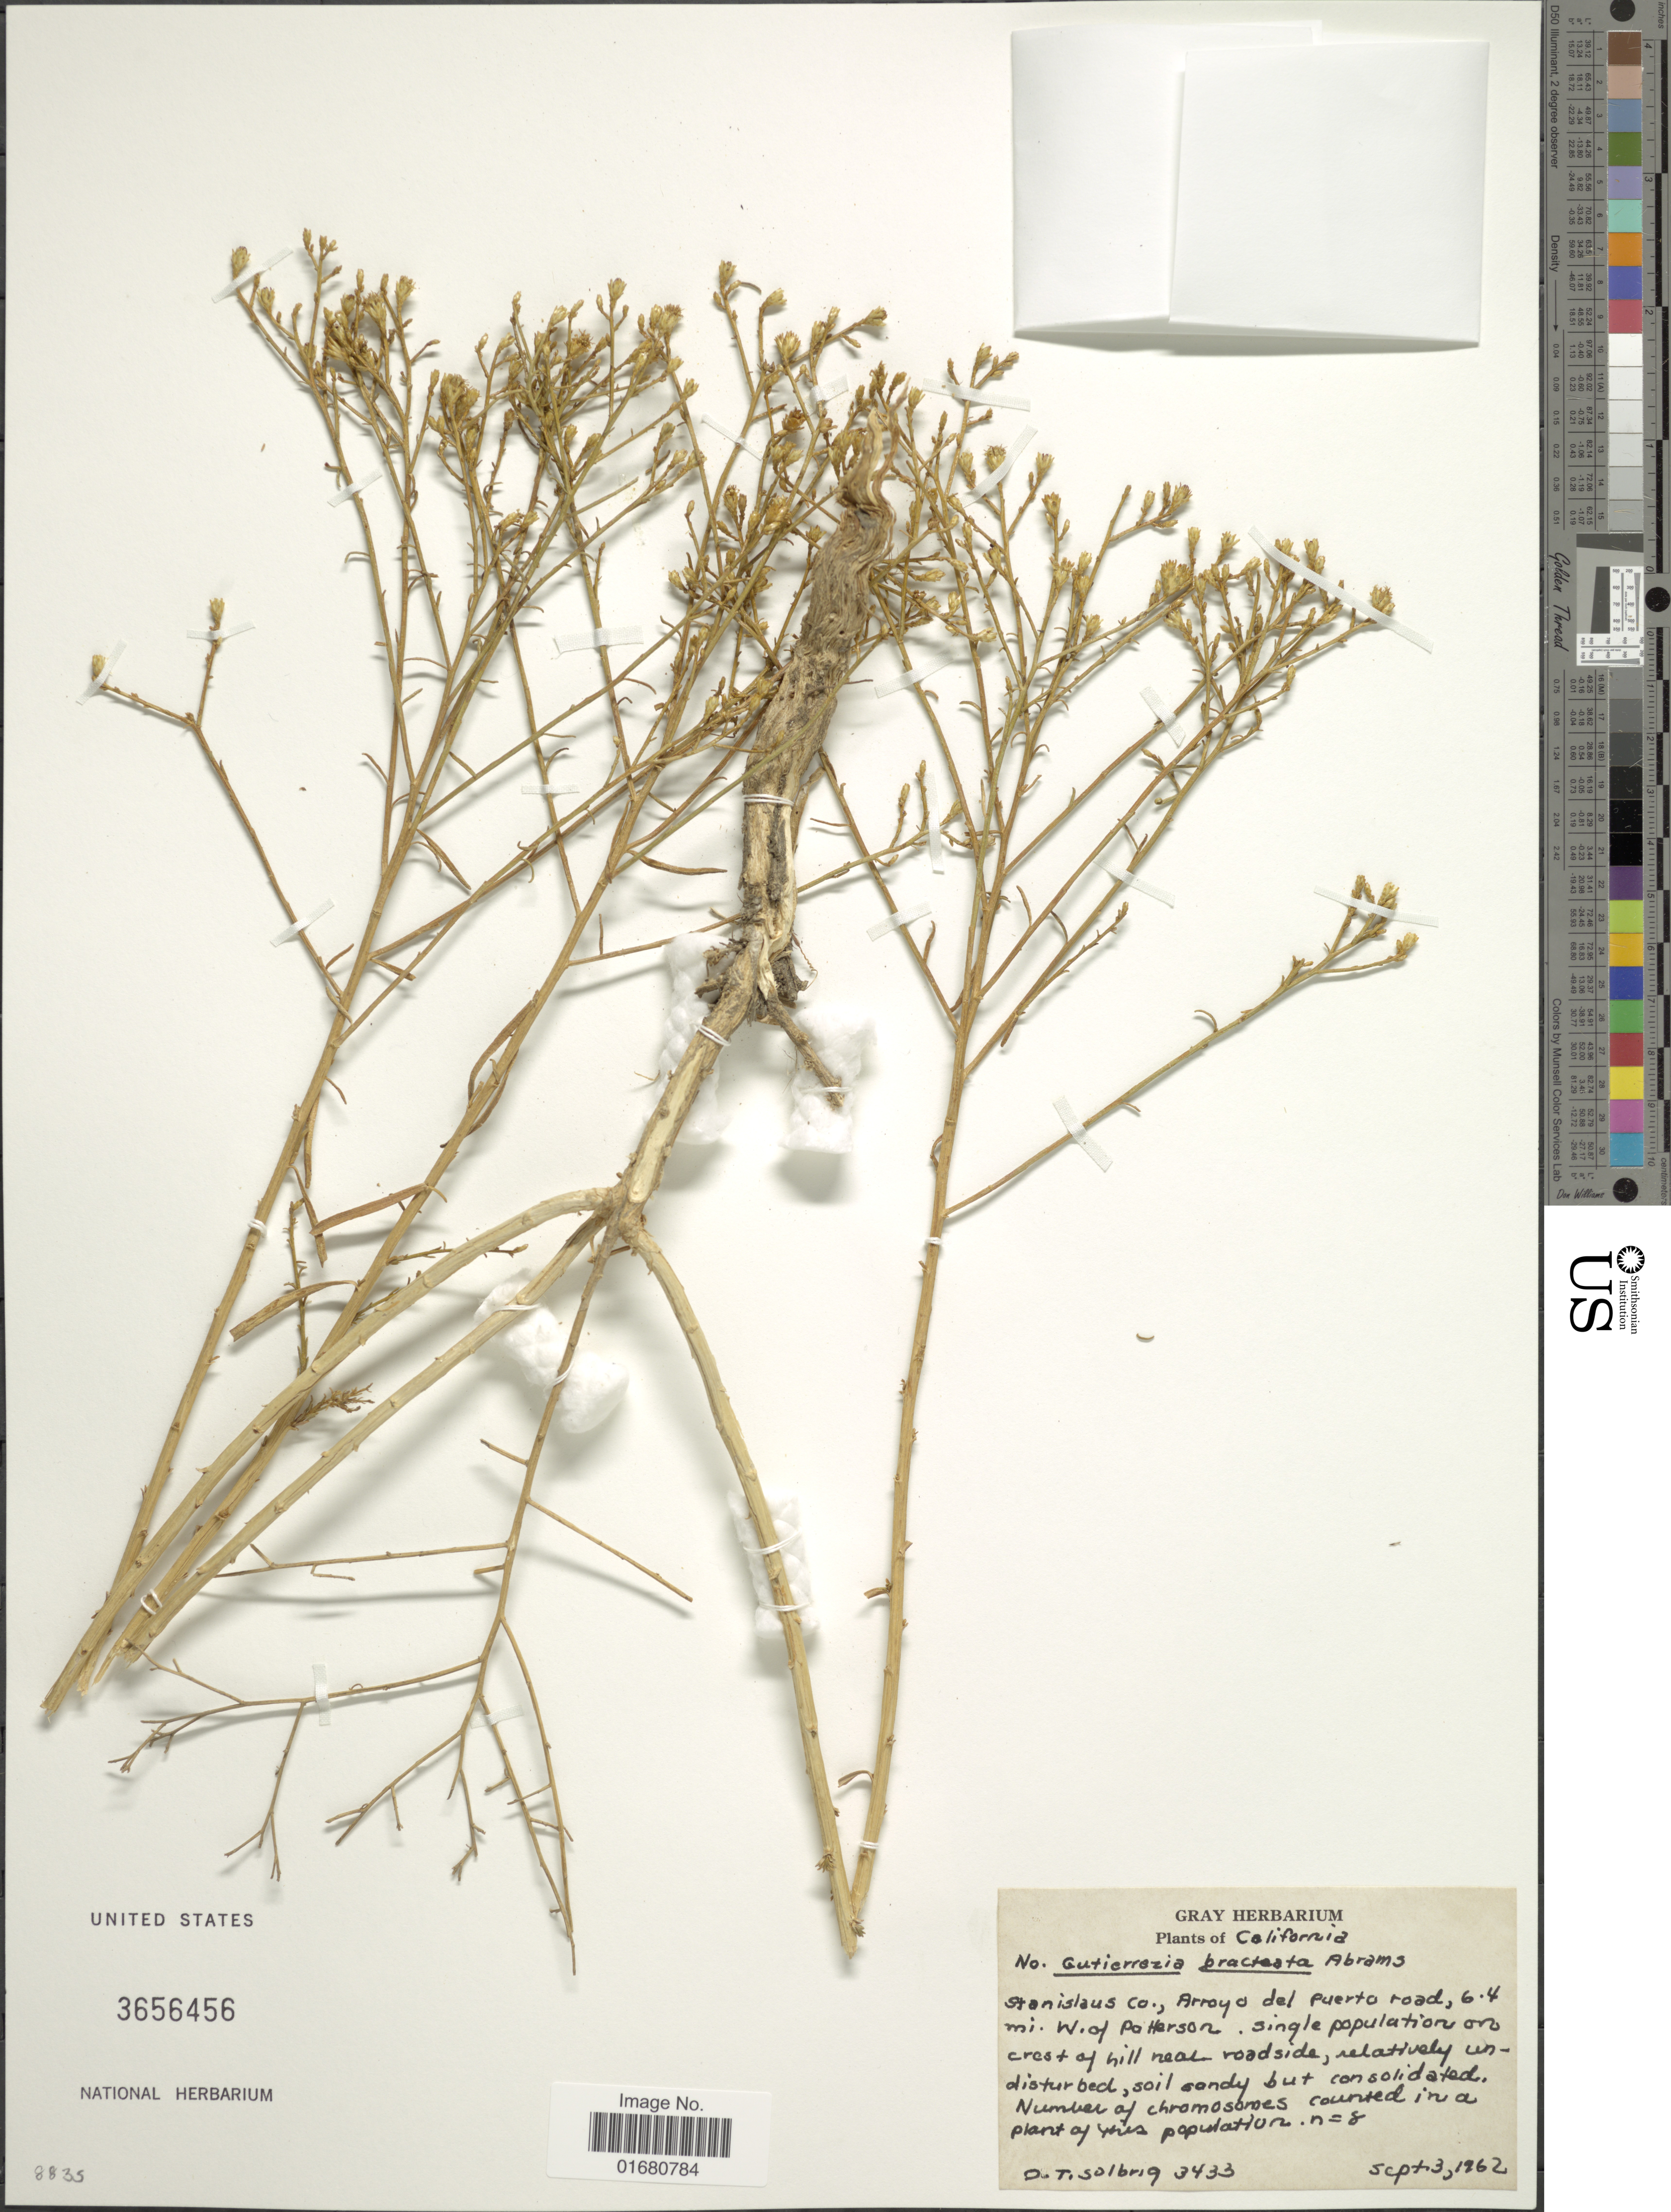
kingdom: Plantae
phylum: Tracheophyta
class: Magnoliopsida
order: Asterales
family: Asteraceae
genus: Gutierrezia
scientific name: Gutierrezia bracteata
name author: Abrams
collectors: O. T. Solbrig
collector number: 3433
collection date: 1962-09-03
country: United States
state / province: California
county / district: Stanislaus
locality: Stanislaus Co., Arroyo del puerto road, 6.4 mi. W. of Patterson, Single population oro crest of hill near roadside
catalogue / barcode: US 3656456